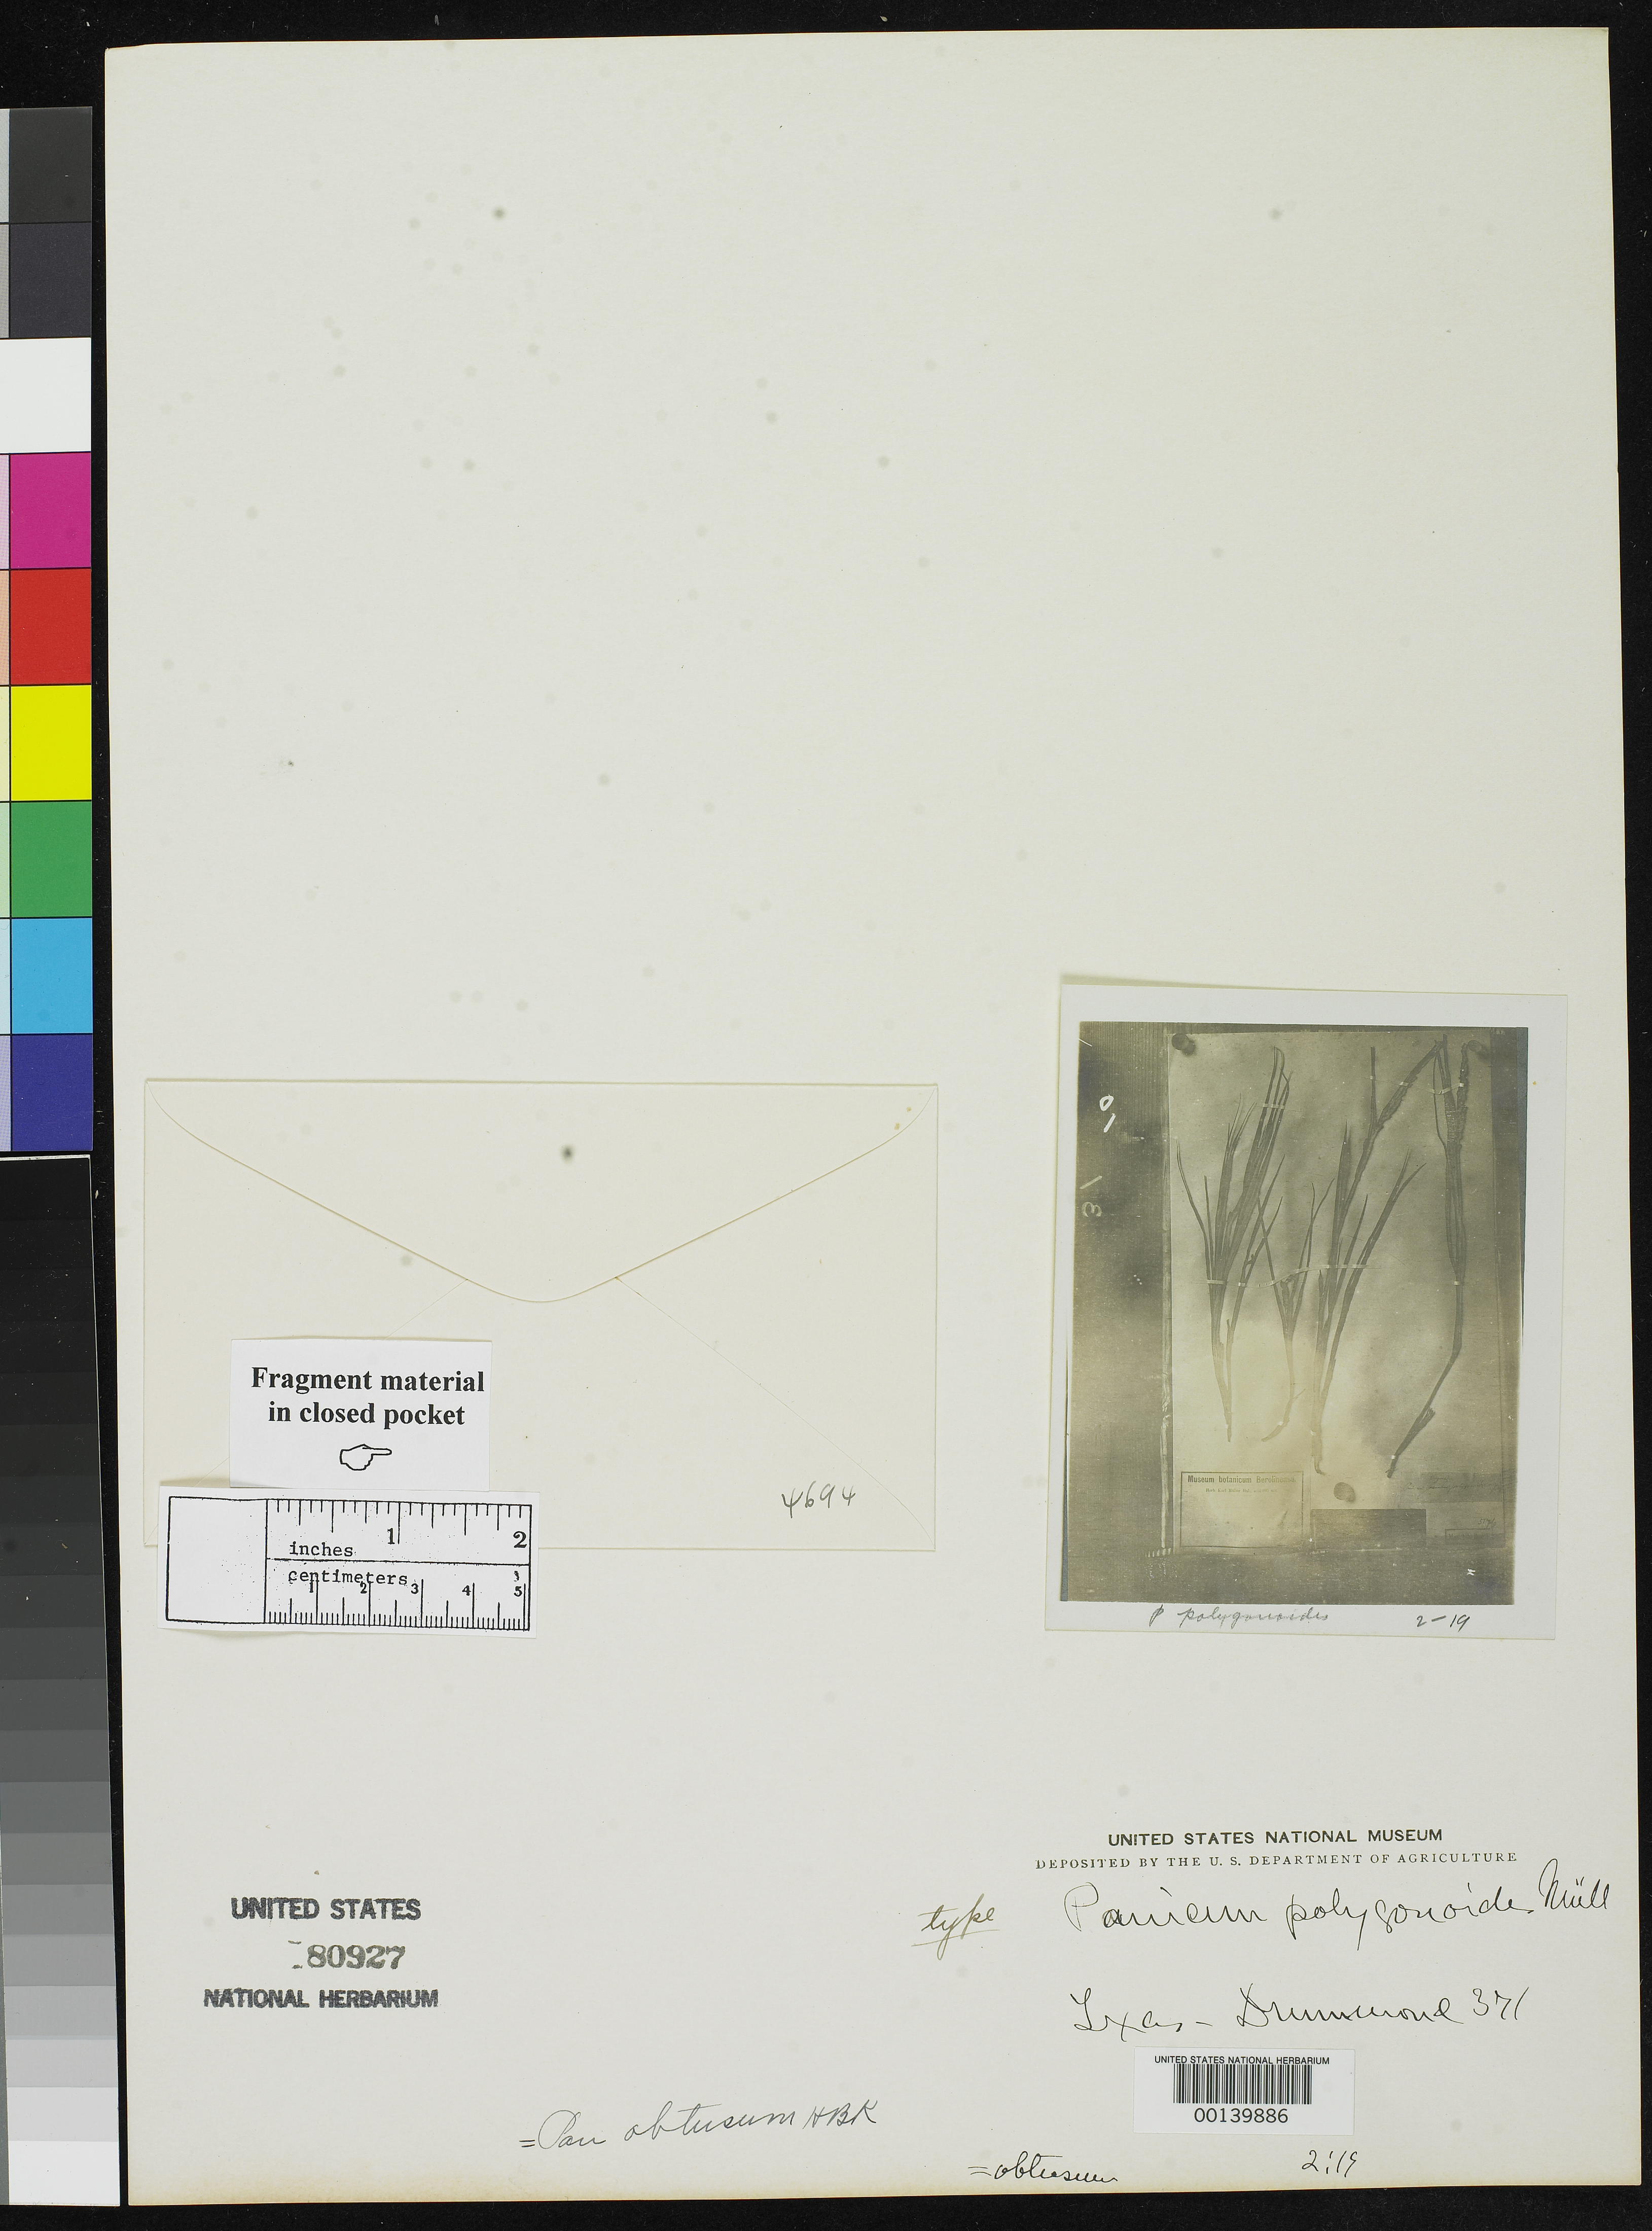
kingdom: Plantae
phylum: Tracheophyta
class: Liliopsida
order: Poales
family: Poaceae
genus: Panicum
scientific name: Panicum polygonoides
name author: Müll. Hal.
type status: Type Fragment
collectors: T. Drummond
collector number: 371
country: United States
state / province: Texas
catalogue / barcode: US 80927